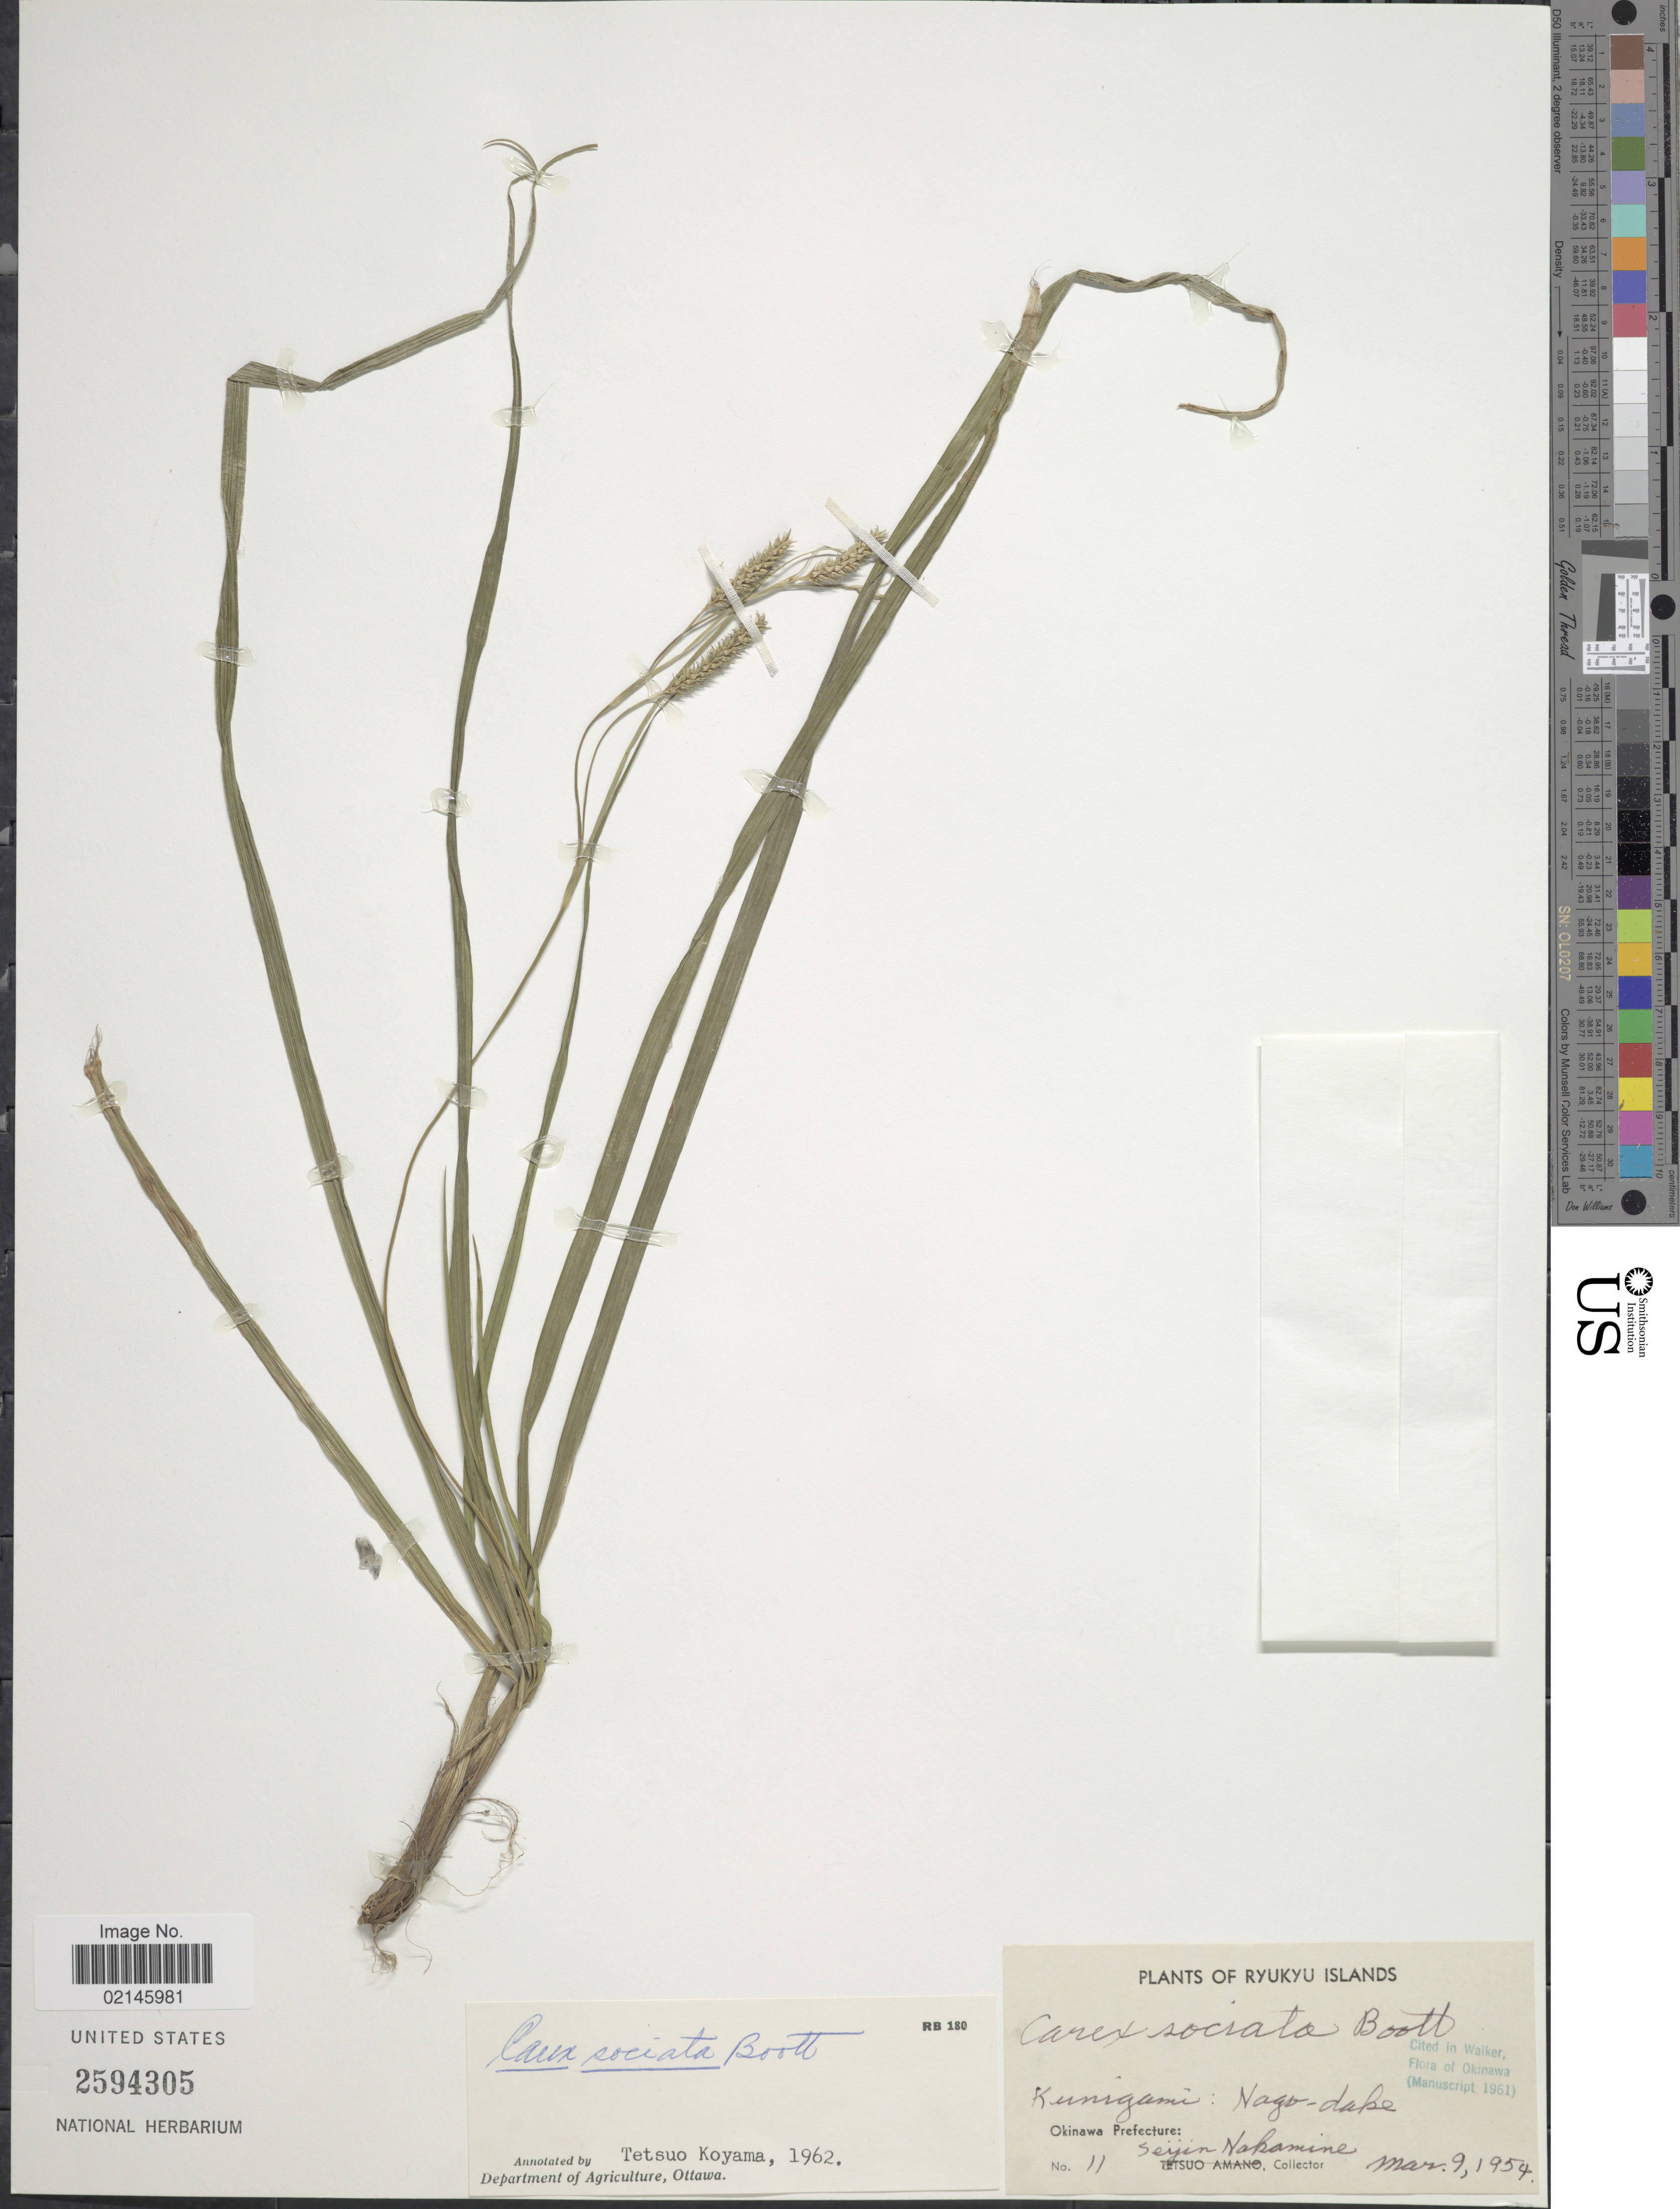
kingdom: Plantae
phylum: Tracheophyta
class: Liliopsida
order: Poales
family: Cyperaceae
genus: Carex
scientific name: Carex sociata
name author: Boott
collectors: S. Nakamine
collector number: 11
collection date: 1954-03-09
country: Japan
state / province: Okinawa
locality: Kunigami: Nago-dake. Okinawa Prefecture. Ryukyu Islands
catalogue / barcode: US 2594305